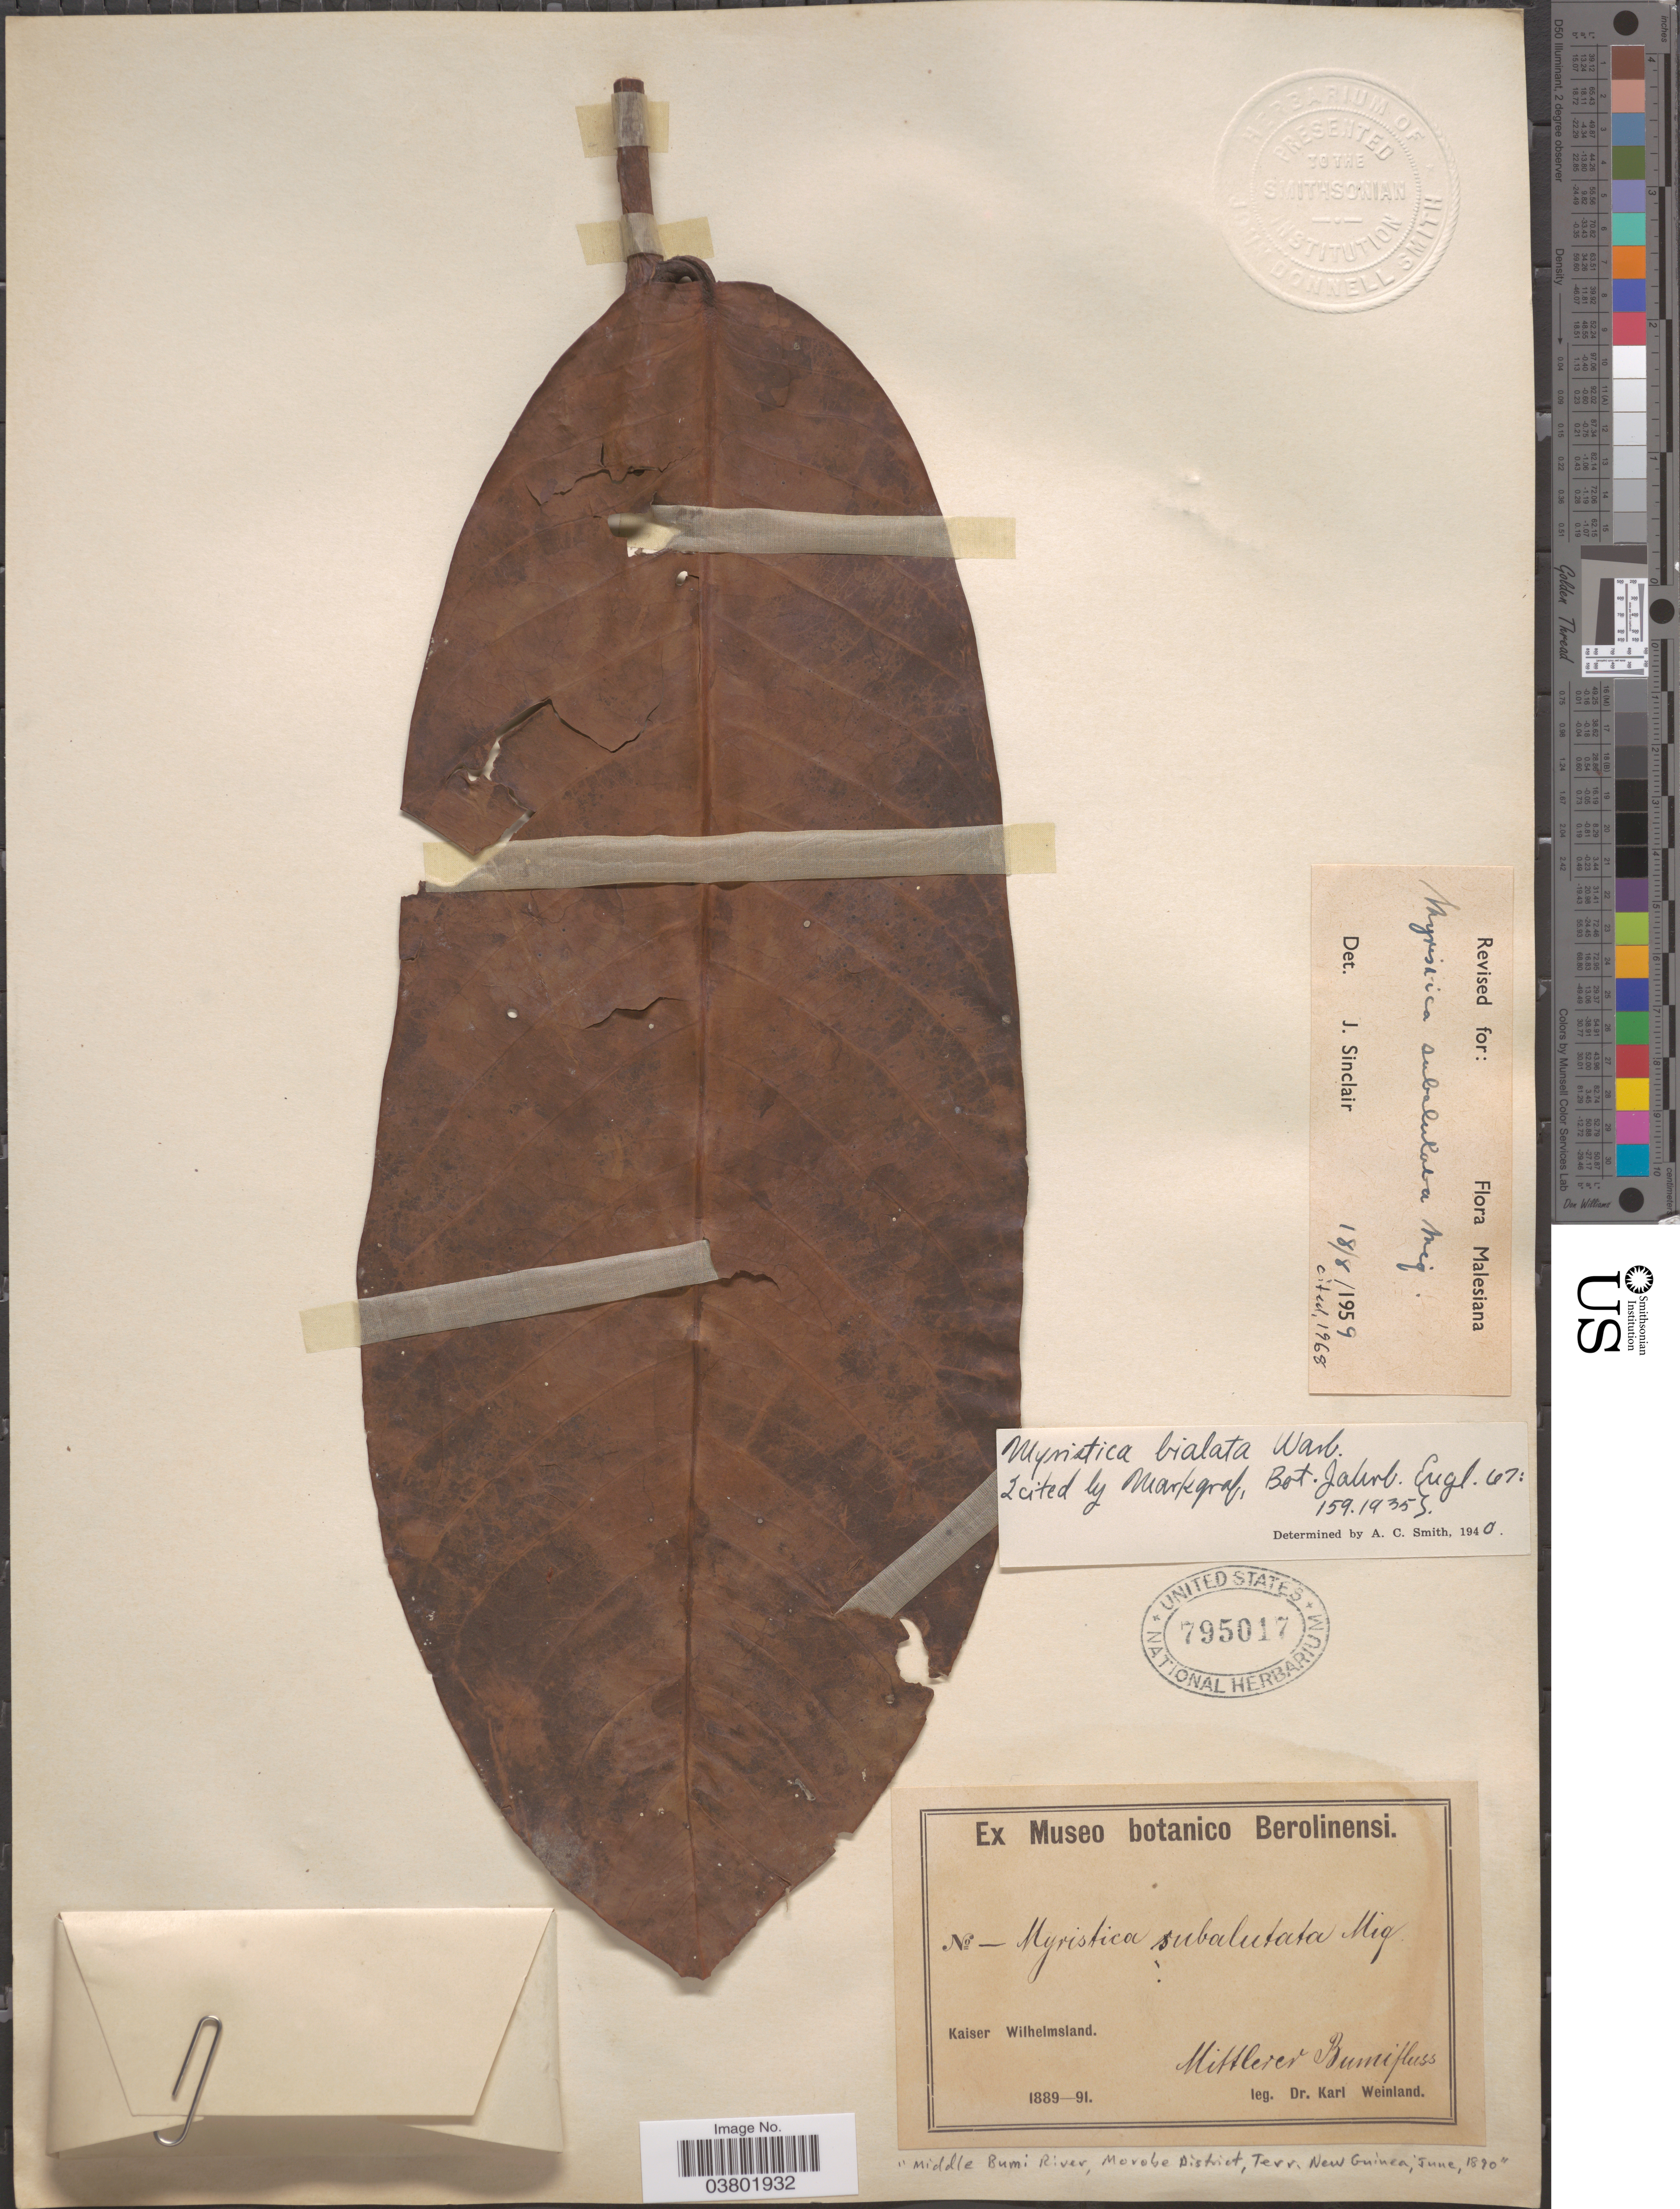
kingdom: Plantae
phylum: Tracheophyta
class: Magnoliopsida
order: Magnoliales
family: Myristicaceae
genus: Myristica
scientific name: Myristica subalulata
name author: Miq.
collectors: K. Weinland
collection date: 1889/1891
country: Papua New Guinea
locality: Kaiser Wilhelmsland. Mittlerer Bumifluss.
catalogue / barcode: US 795017